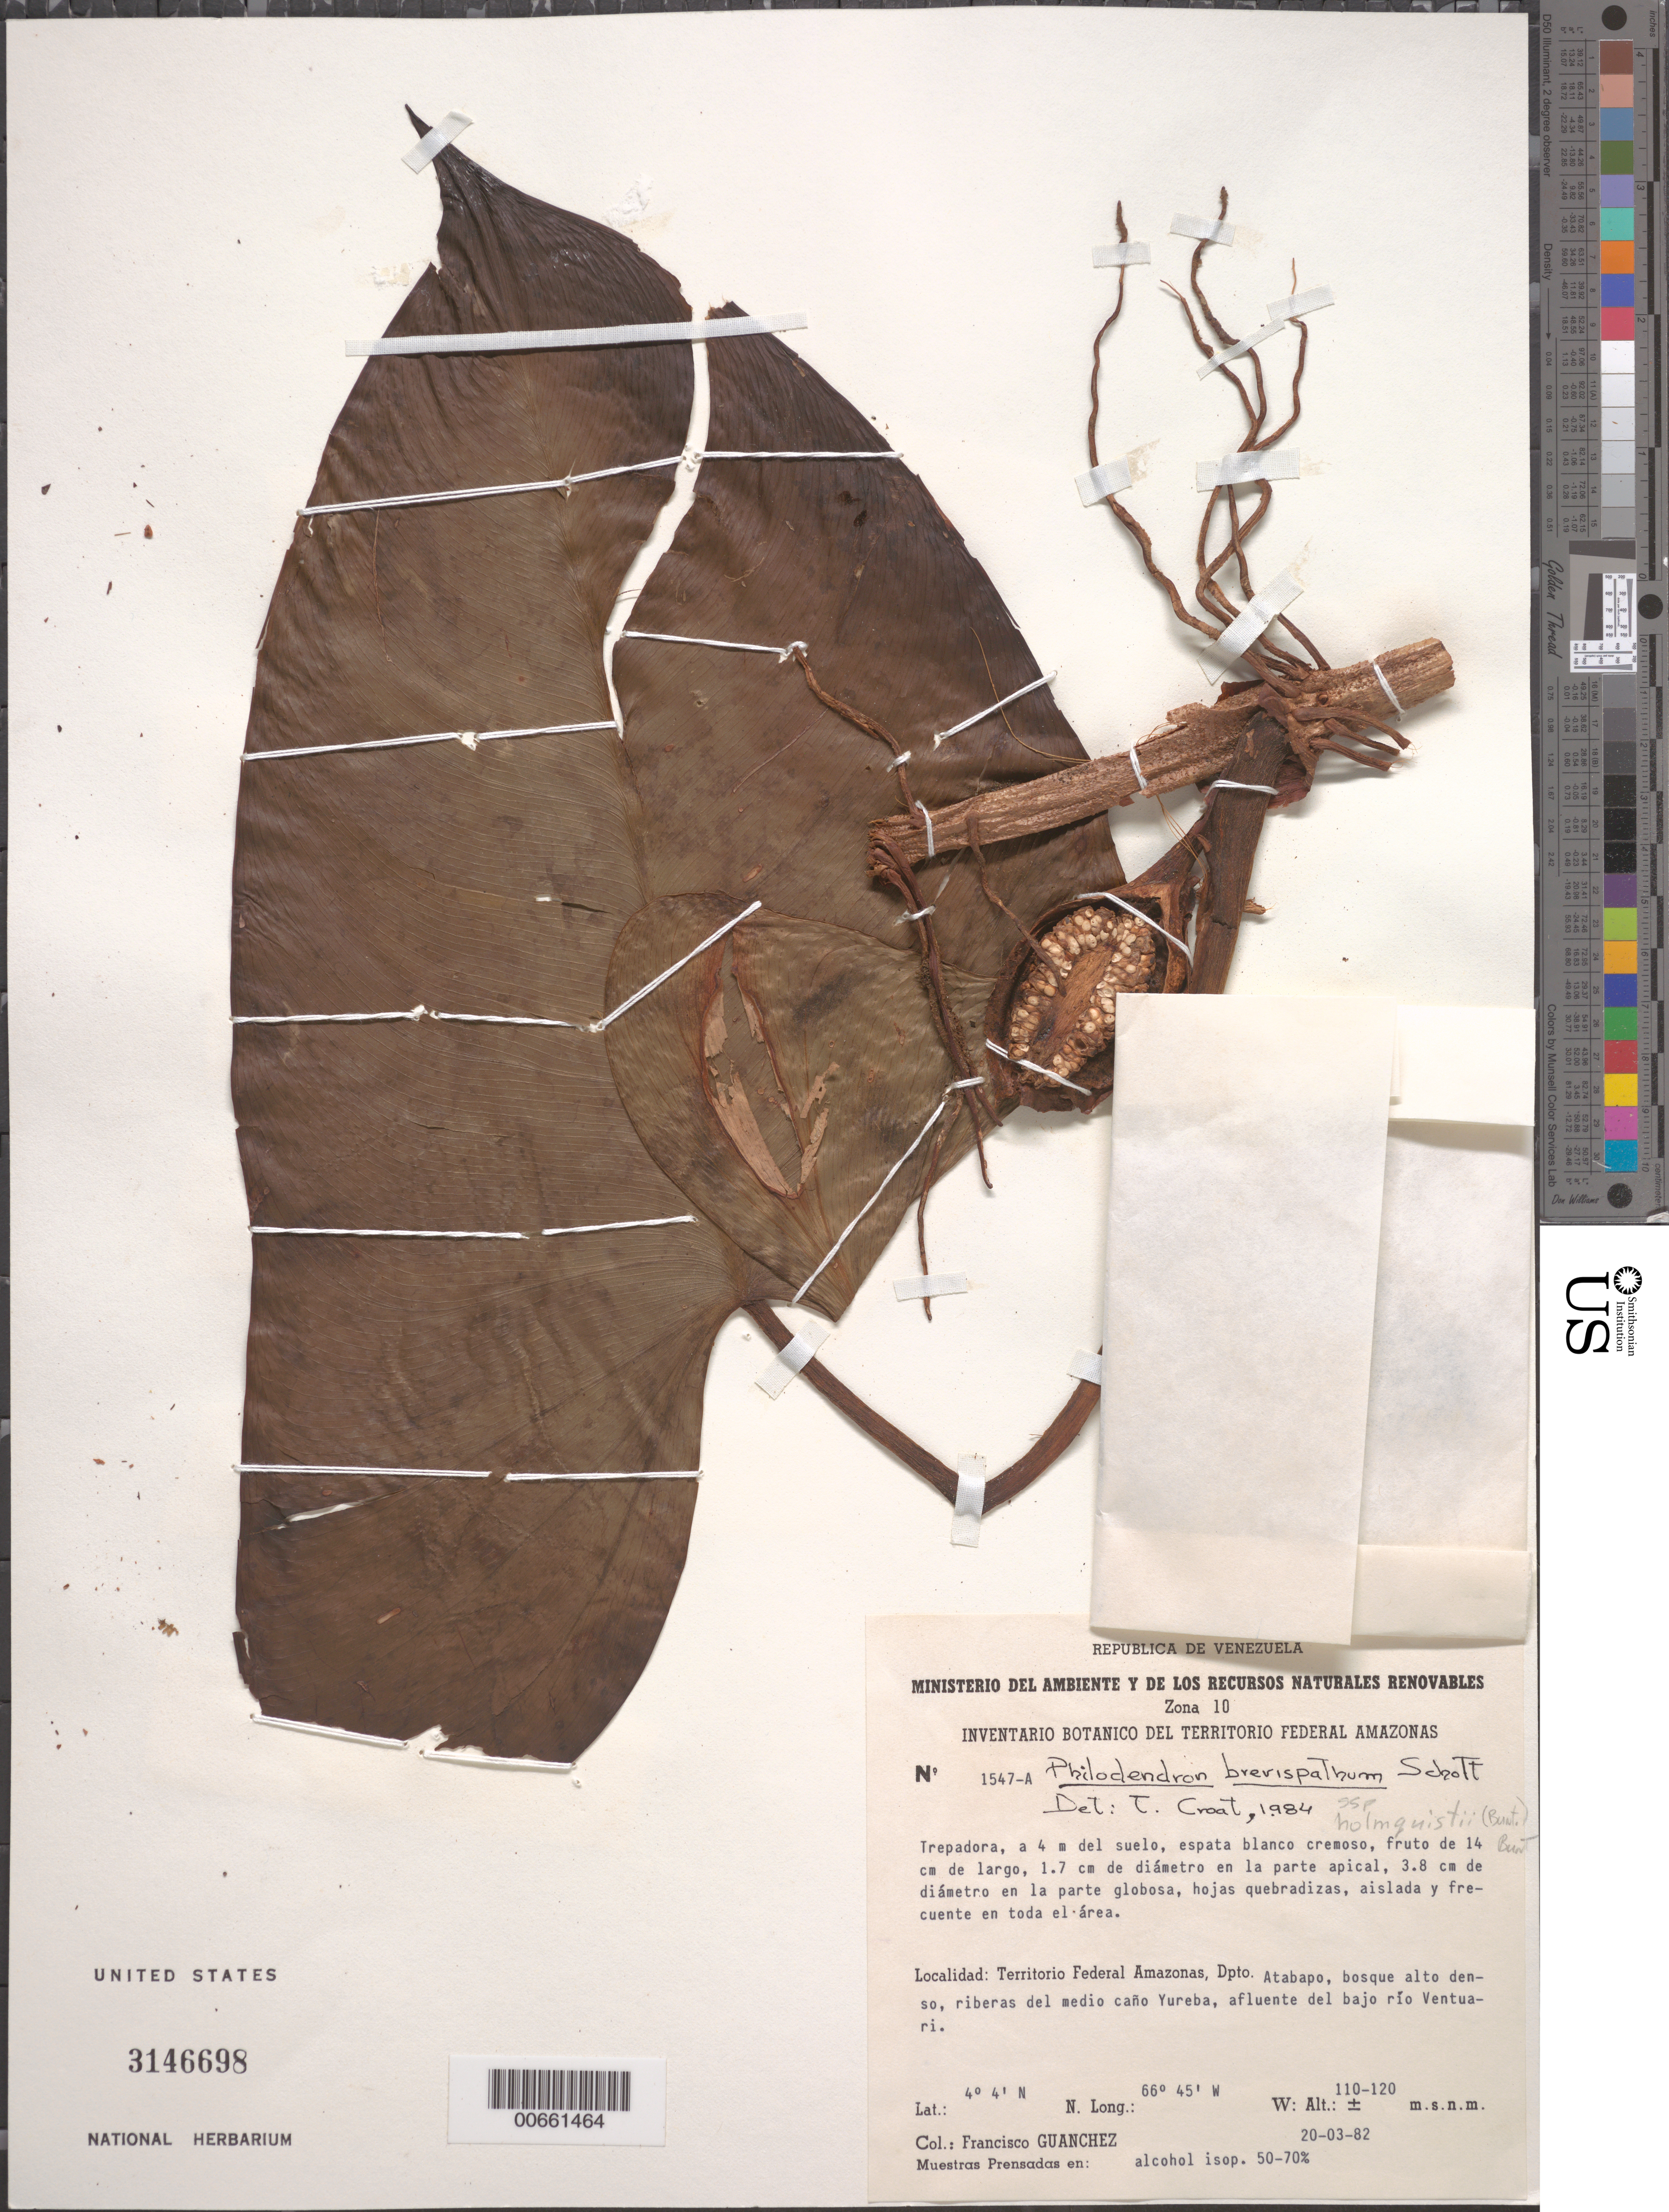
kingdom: Plantae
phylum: Tracheophyta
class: Liliopsida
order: Alismatales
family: Araceae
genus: Philodendron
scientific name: Philodendron brevispathum subsp. holmquistii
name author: (G.S. Bunting) G.S. Bunting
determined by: Croat, Thomas B., Missouri Botanical Garden (MO)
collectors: F. Guánchez M.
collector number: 1547 A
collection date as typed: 22-Mar-82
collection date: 1982-03-22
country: Venezuela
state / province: Amazonas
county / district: Atabapo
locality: Yureba, spring of channel, flowing into "bajo" Ventuari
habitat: High, dense forest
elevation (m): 110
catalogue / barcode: US 3146698